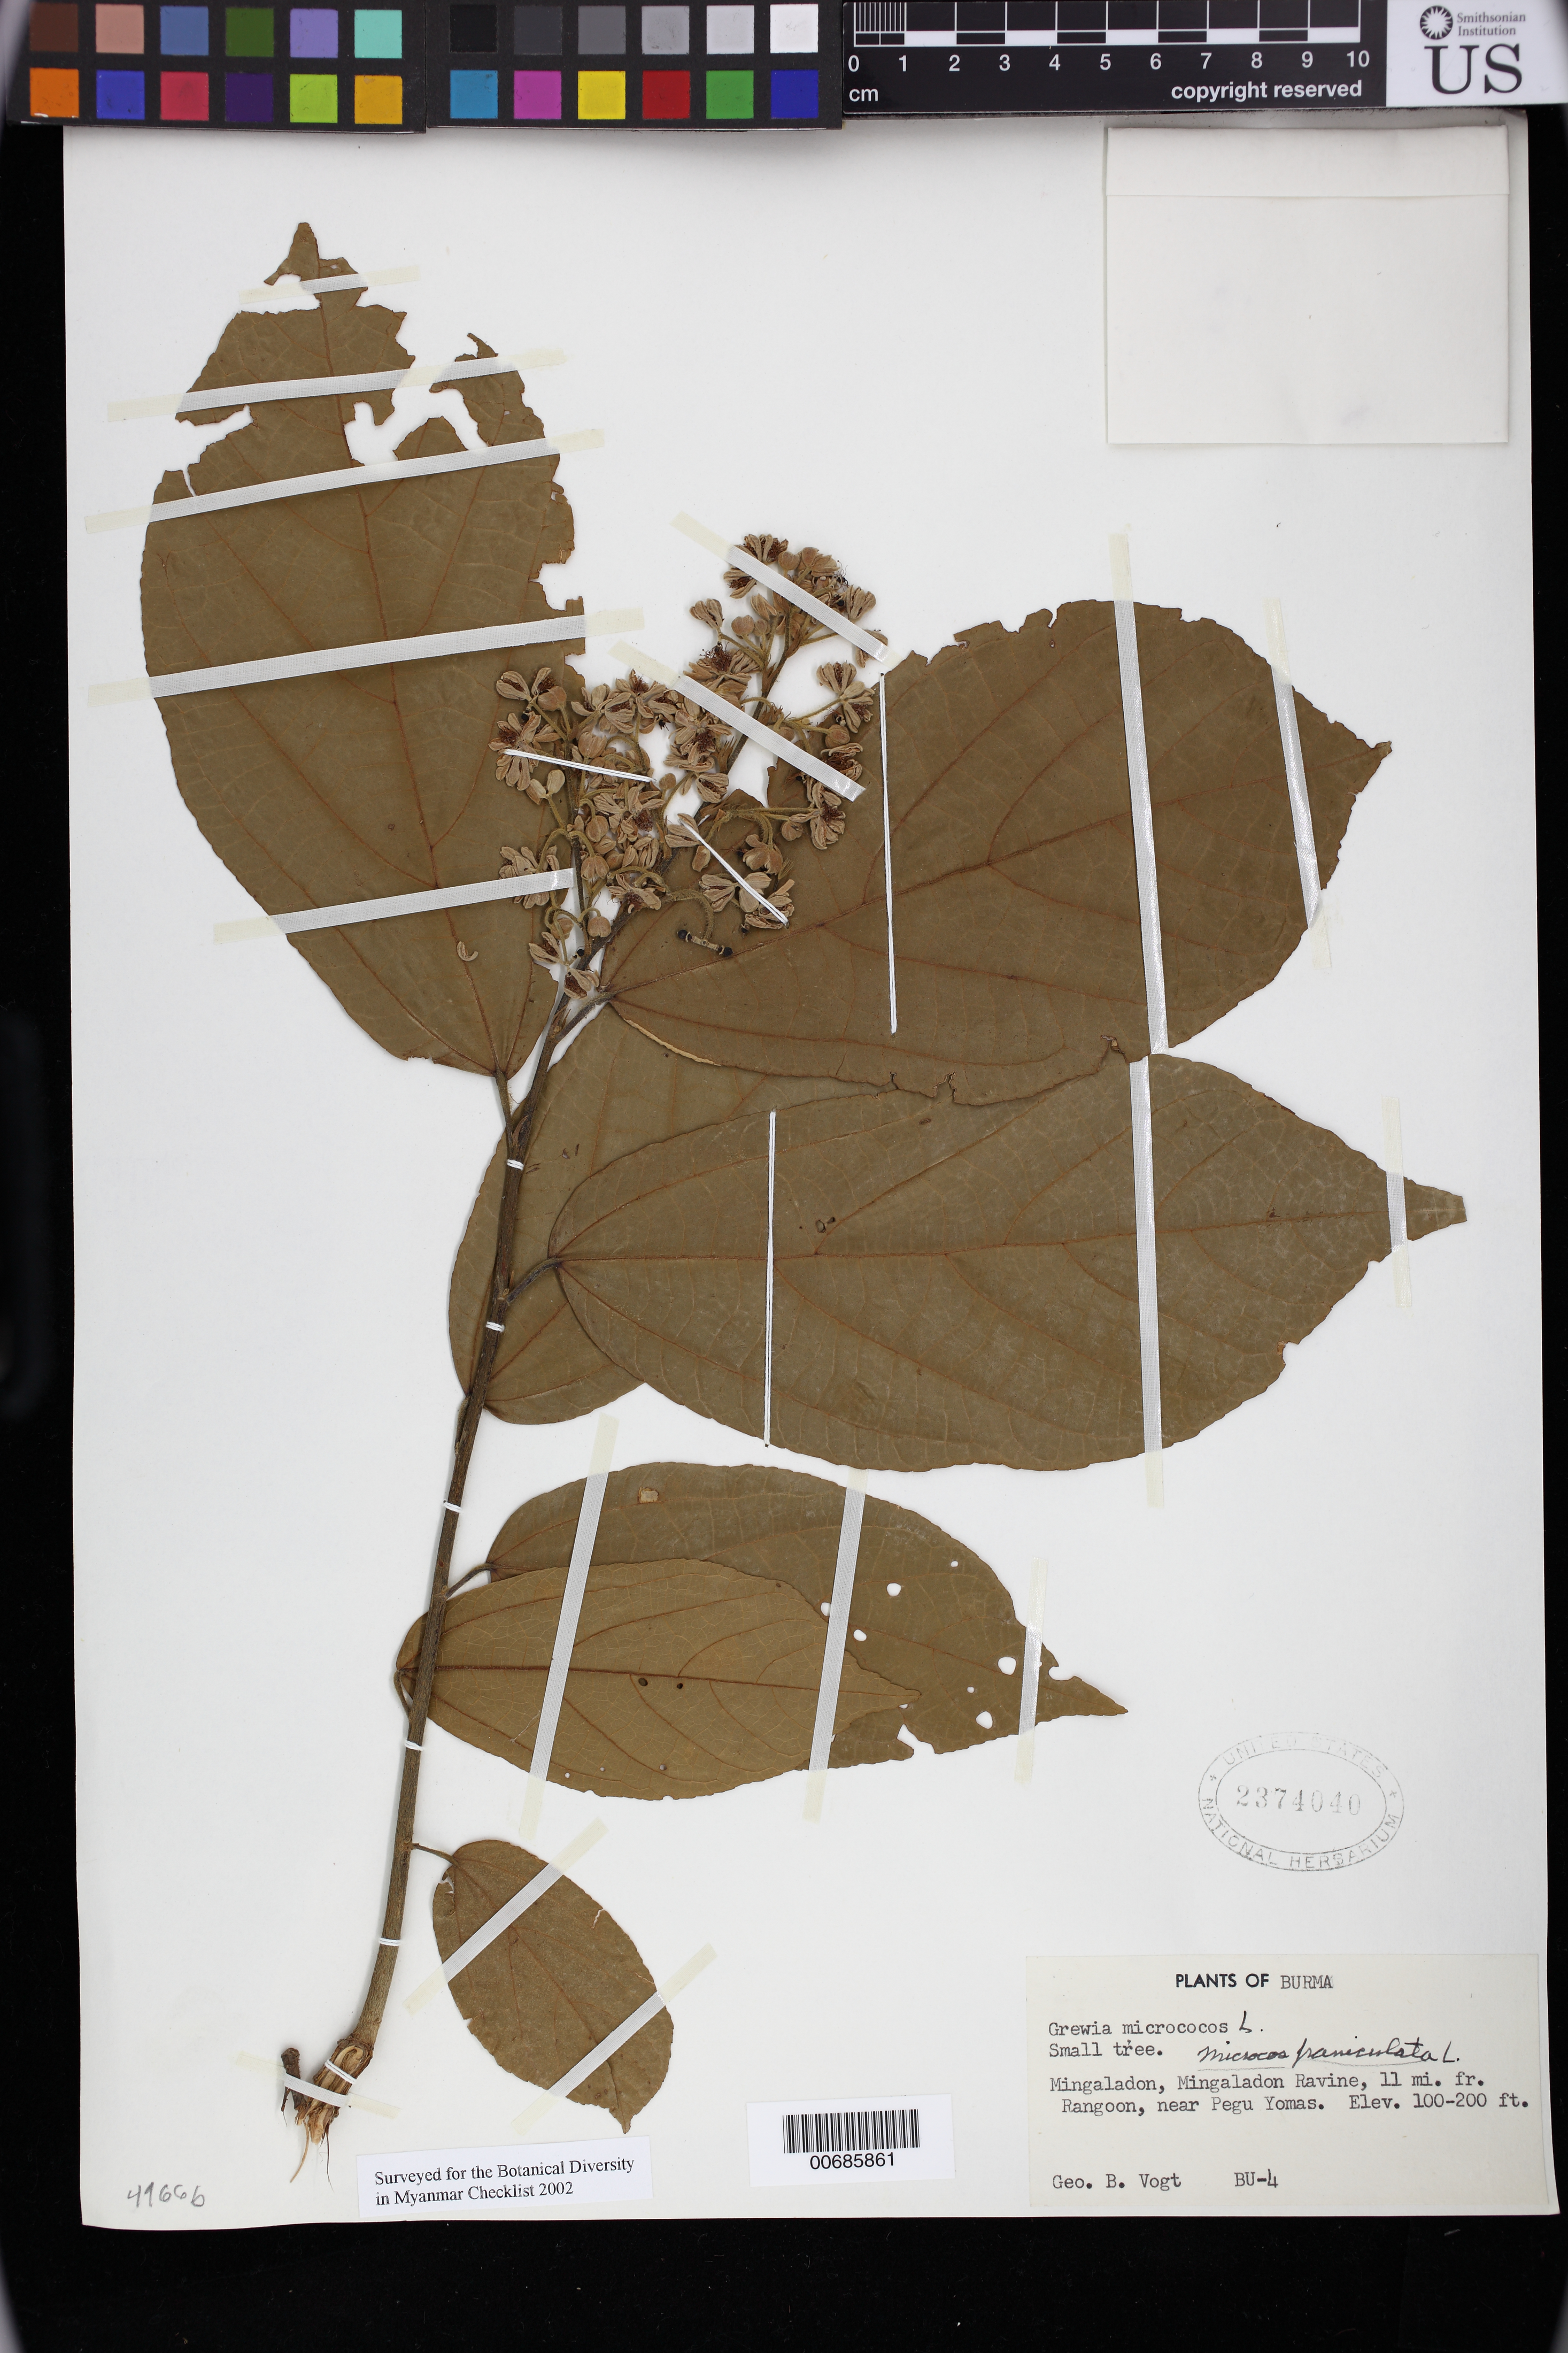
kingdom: Plantae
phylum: Tracheophyta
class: Magnoliopsida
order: Malvales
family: Malvaceae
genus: Microcos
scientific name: Microcos paniculata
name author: L.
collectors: G. Vogt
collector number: BU-4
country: Myanmar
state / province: Yangon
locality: Rangoon, 11 mi. from, Mingdalon, Mingdalon Ravine, Yanon, near Pegu Yomas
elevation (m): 30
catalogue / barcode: US 2374040